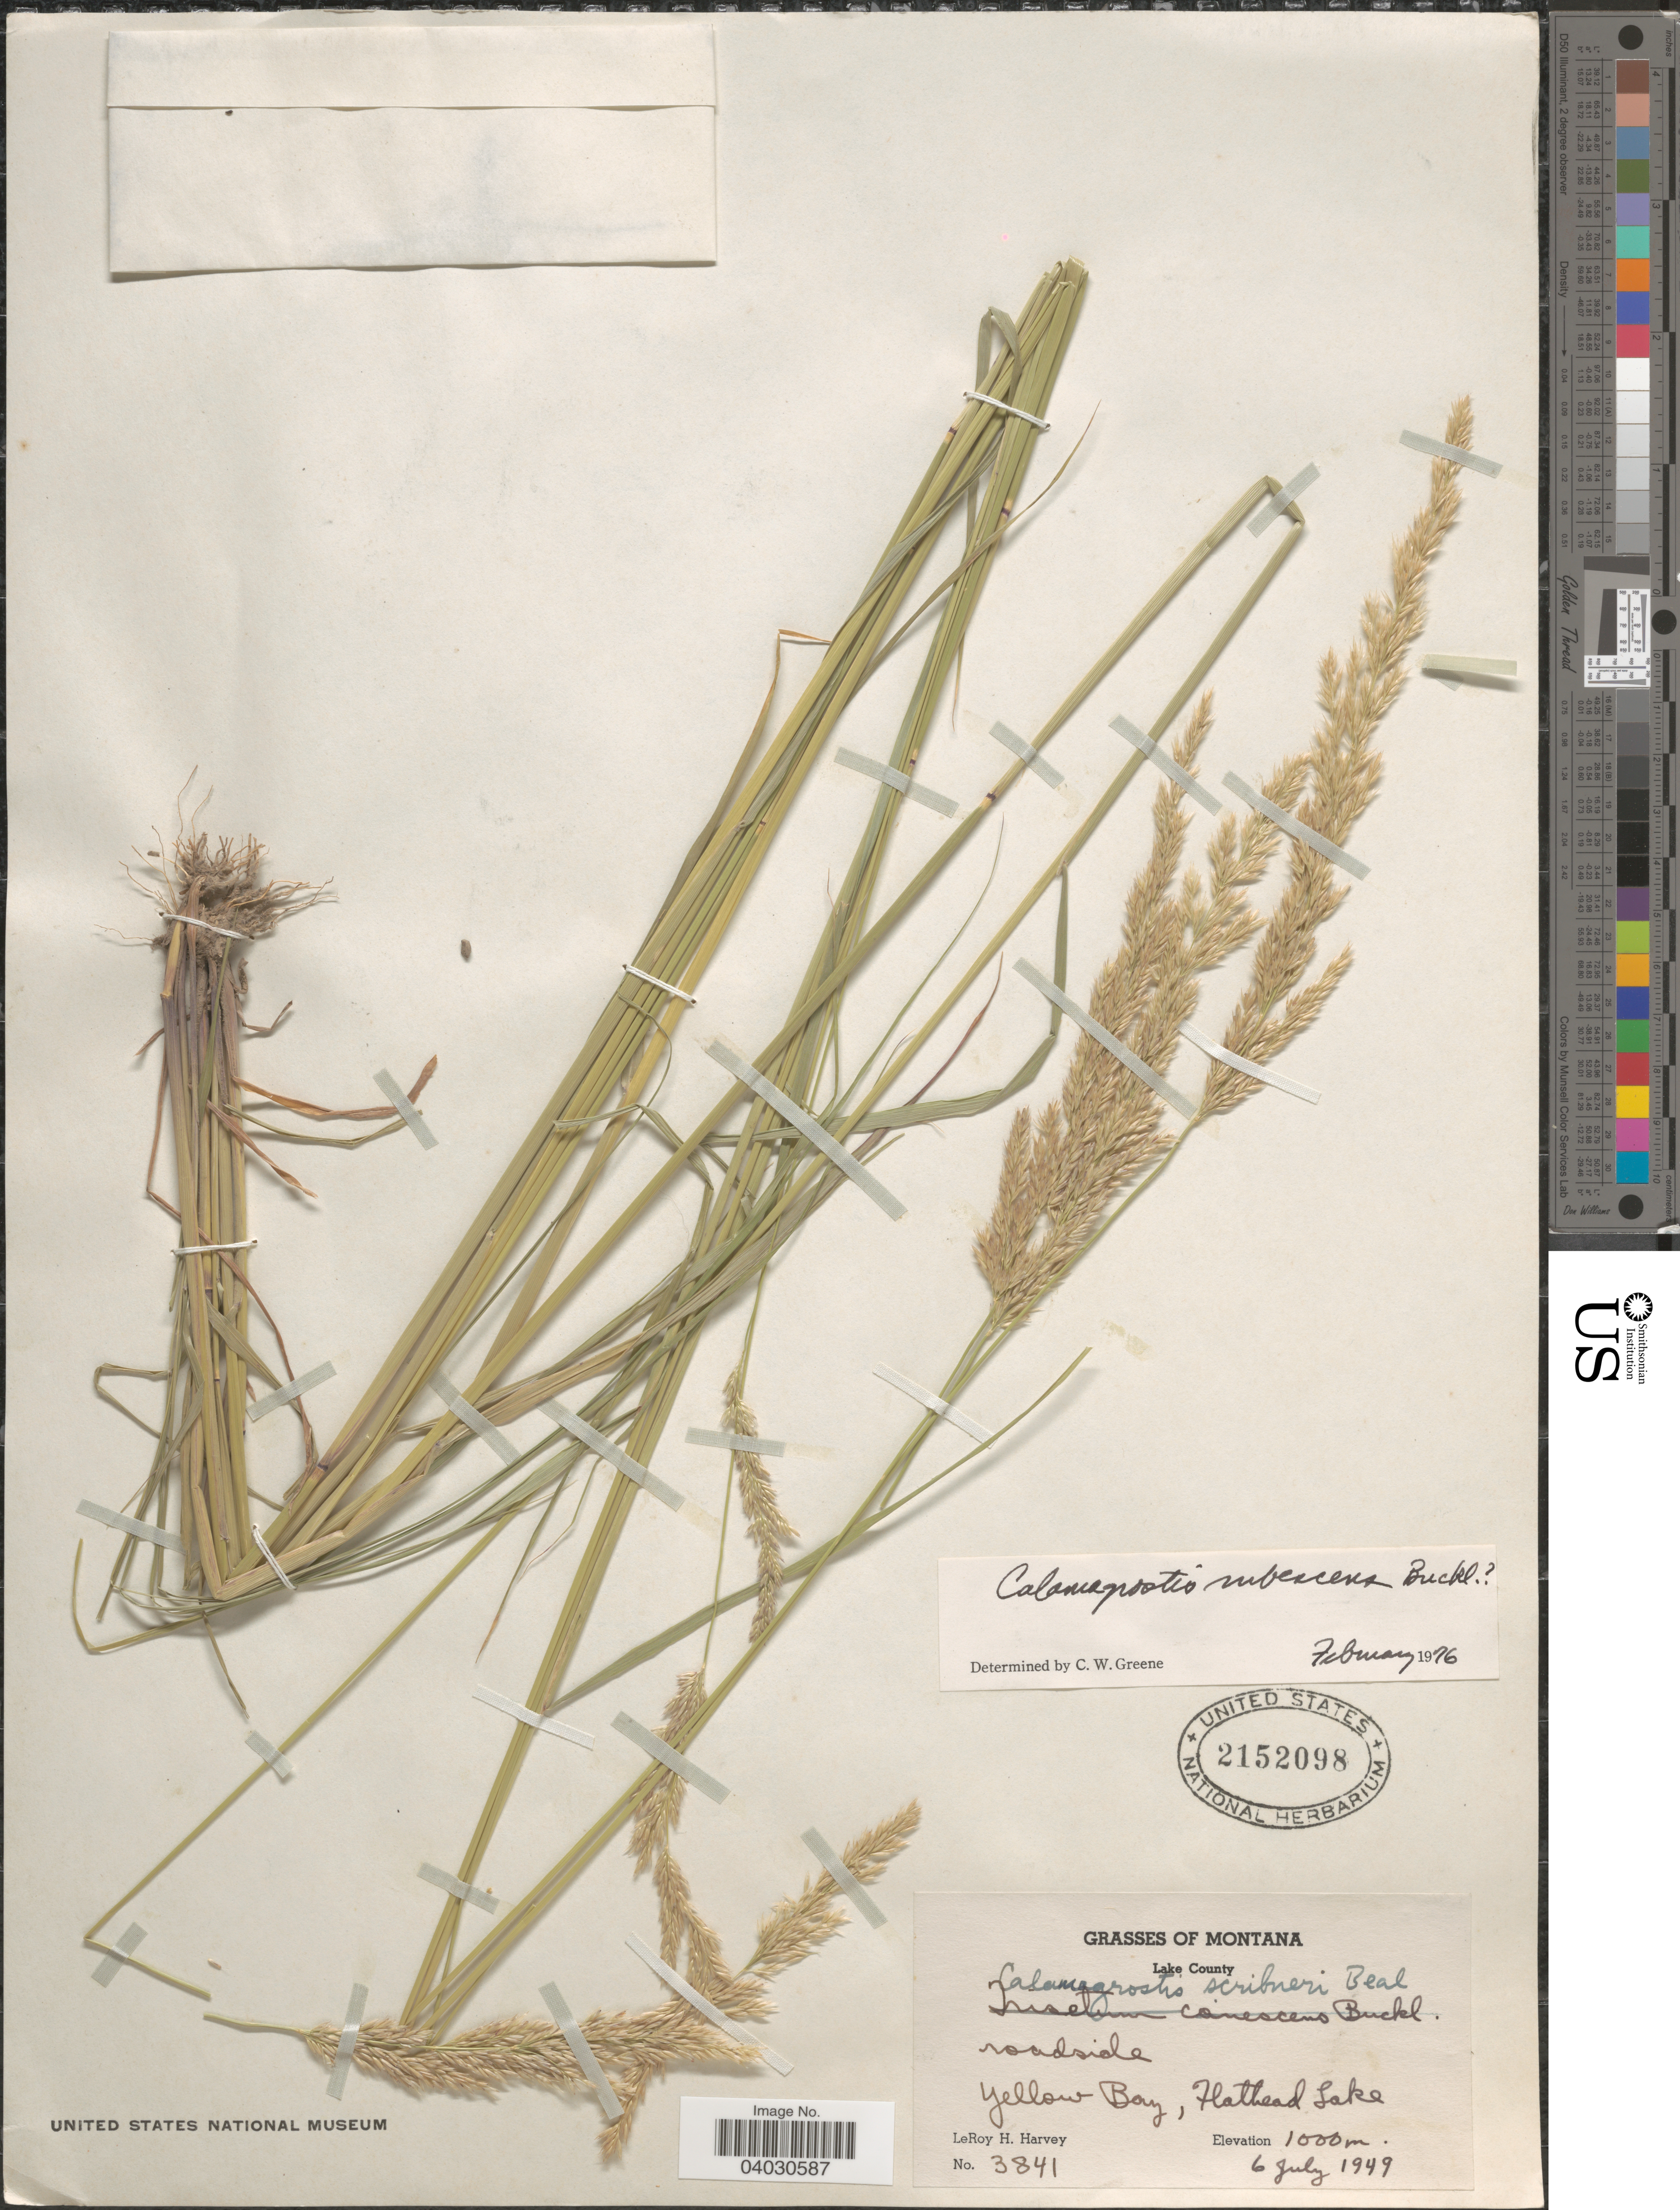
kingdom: Plantae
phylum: Tracheophyta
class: Liliopsida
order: Poales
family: Poaceae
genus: Calamagrostis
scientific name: Calamagrostis rubescens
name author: Buckley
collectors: L. H. Harvey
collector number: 3841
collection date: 1949-07-06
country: United States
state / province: Montana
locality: Lake County. Yellow Bay, Flathead Lake.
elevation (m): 1000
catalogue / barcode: US 2152098